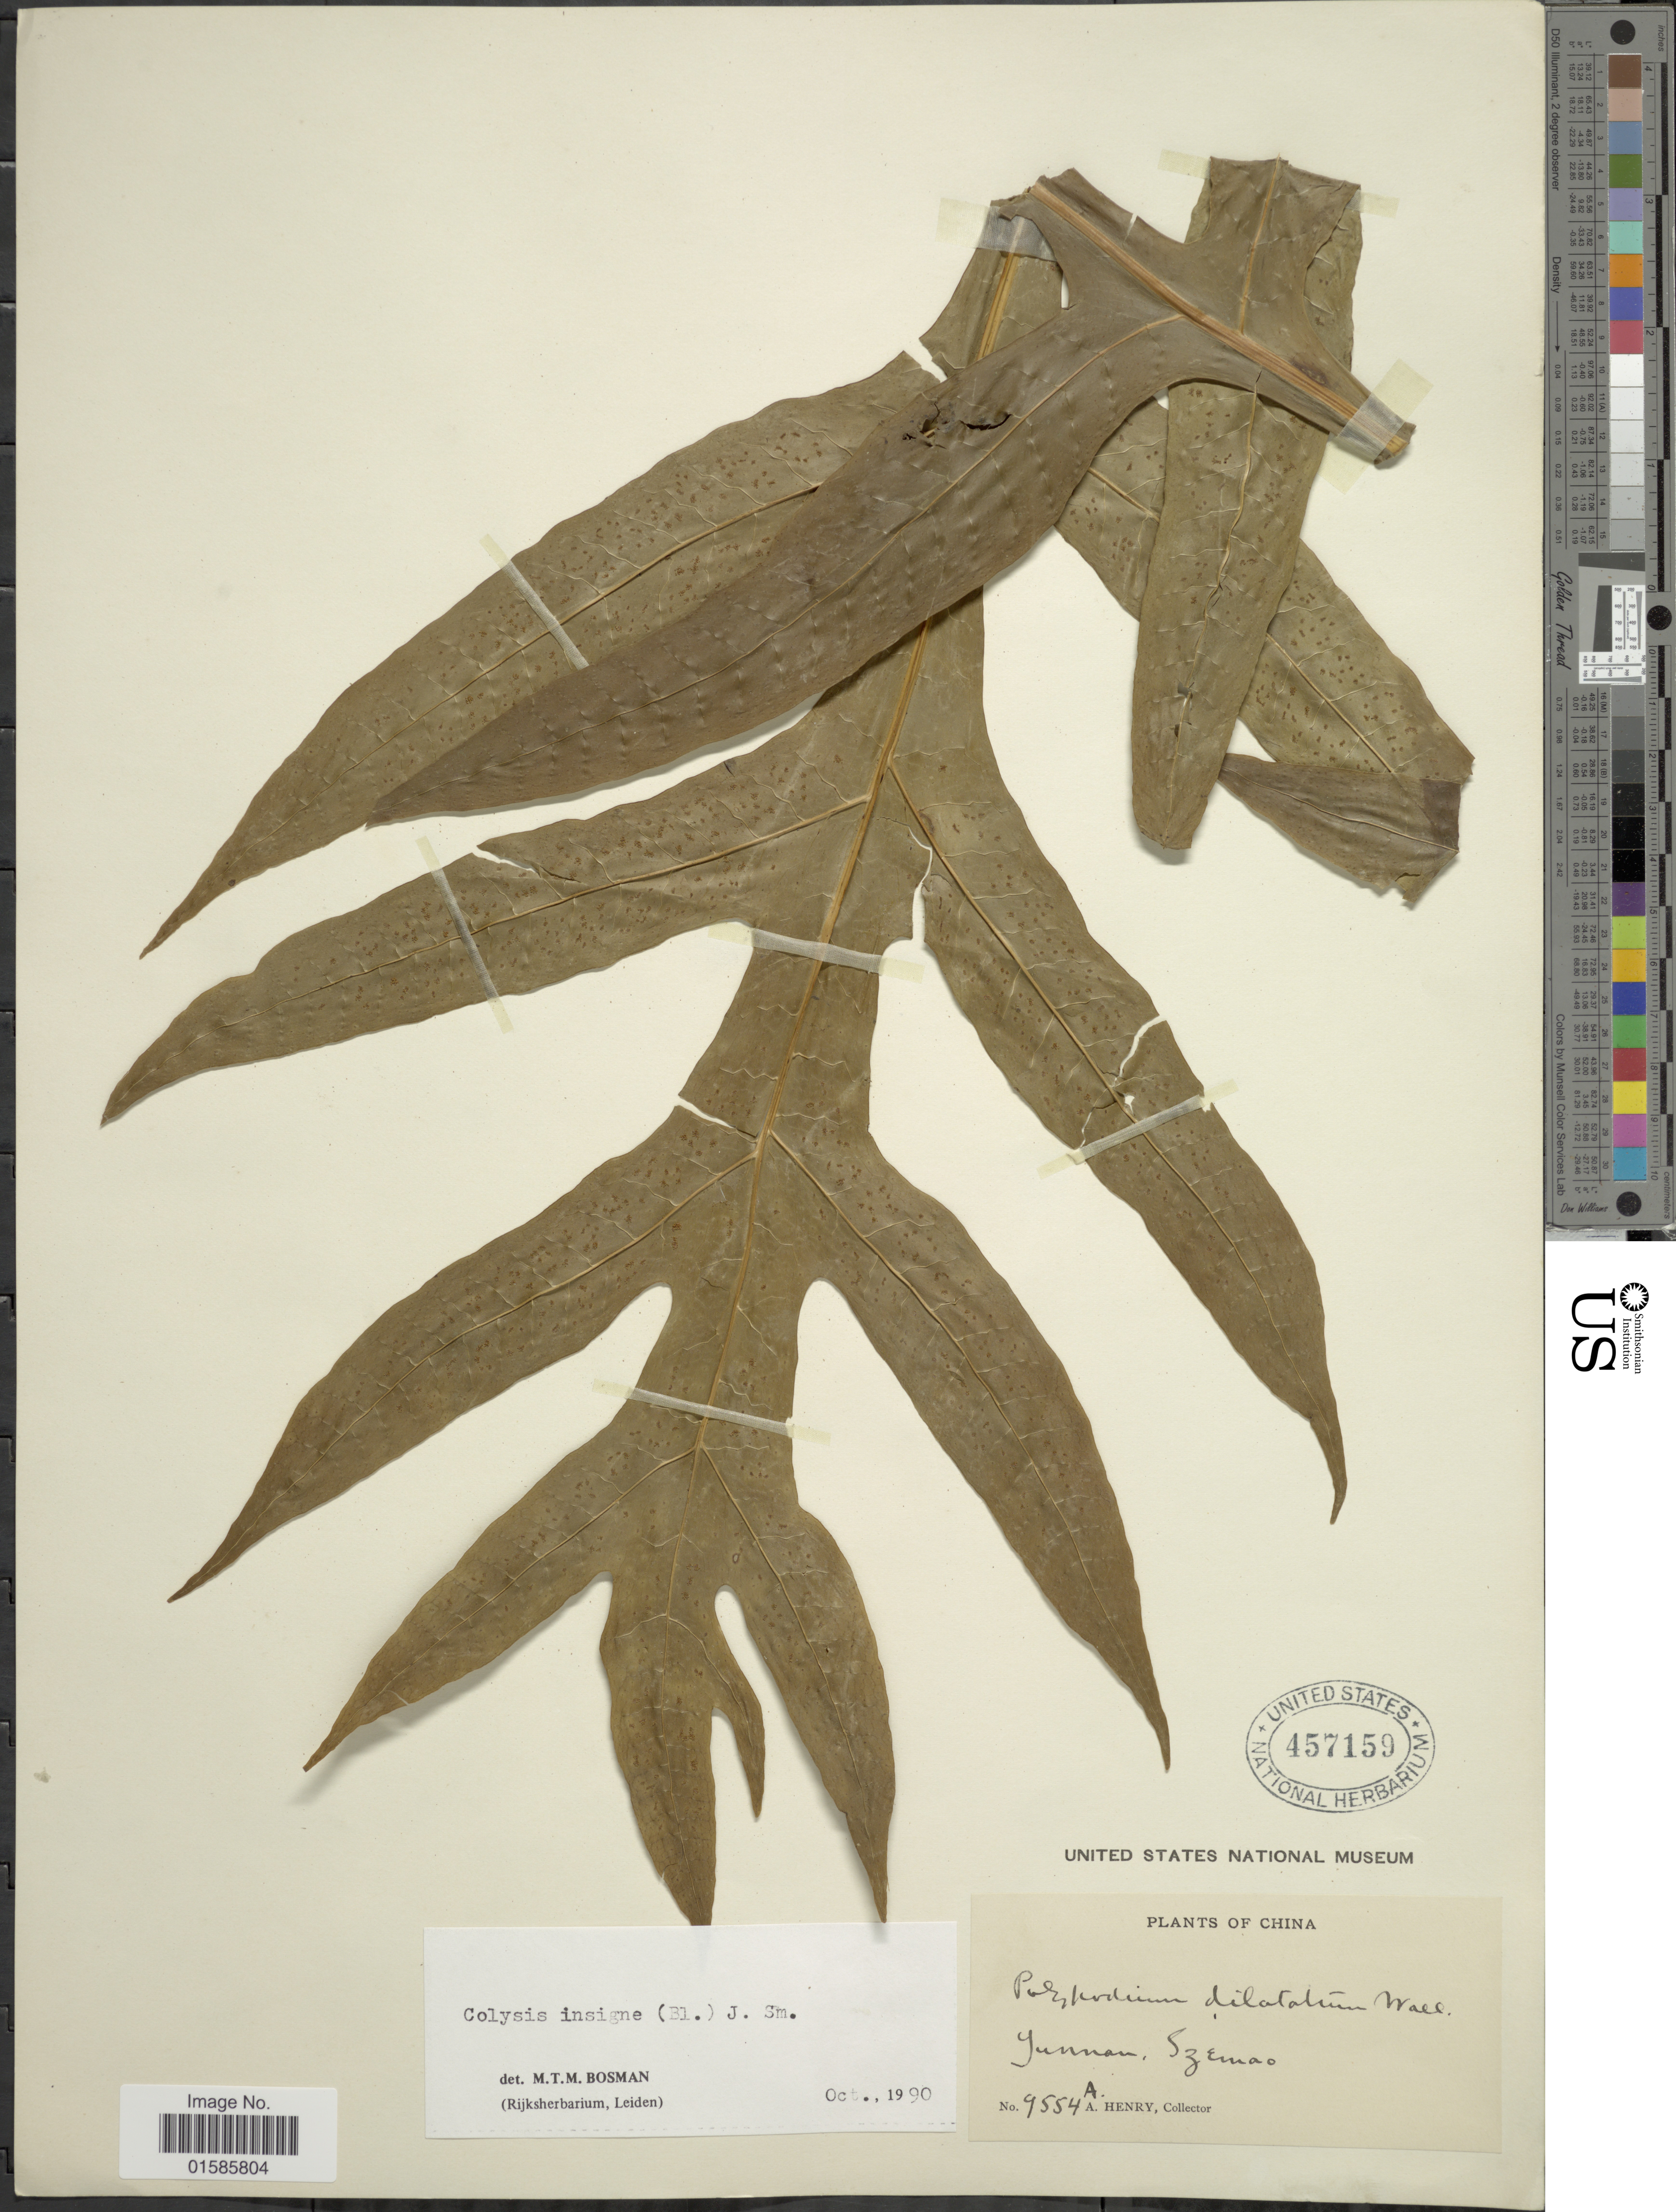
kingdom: Plantae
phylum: Tracheophyta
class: Polypodiopsida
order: Polypodiales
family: Polypodiaceae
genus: Microsorum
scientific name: Microsorum insigne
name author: (Blume) Copel.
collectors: A. Henry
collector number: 9554 A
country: China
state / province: Yunnan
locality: Szemao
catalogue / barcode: US 457159